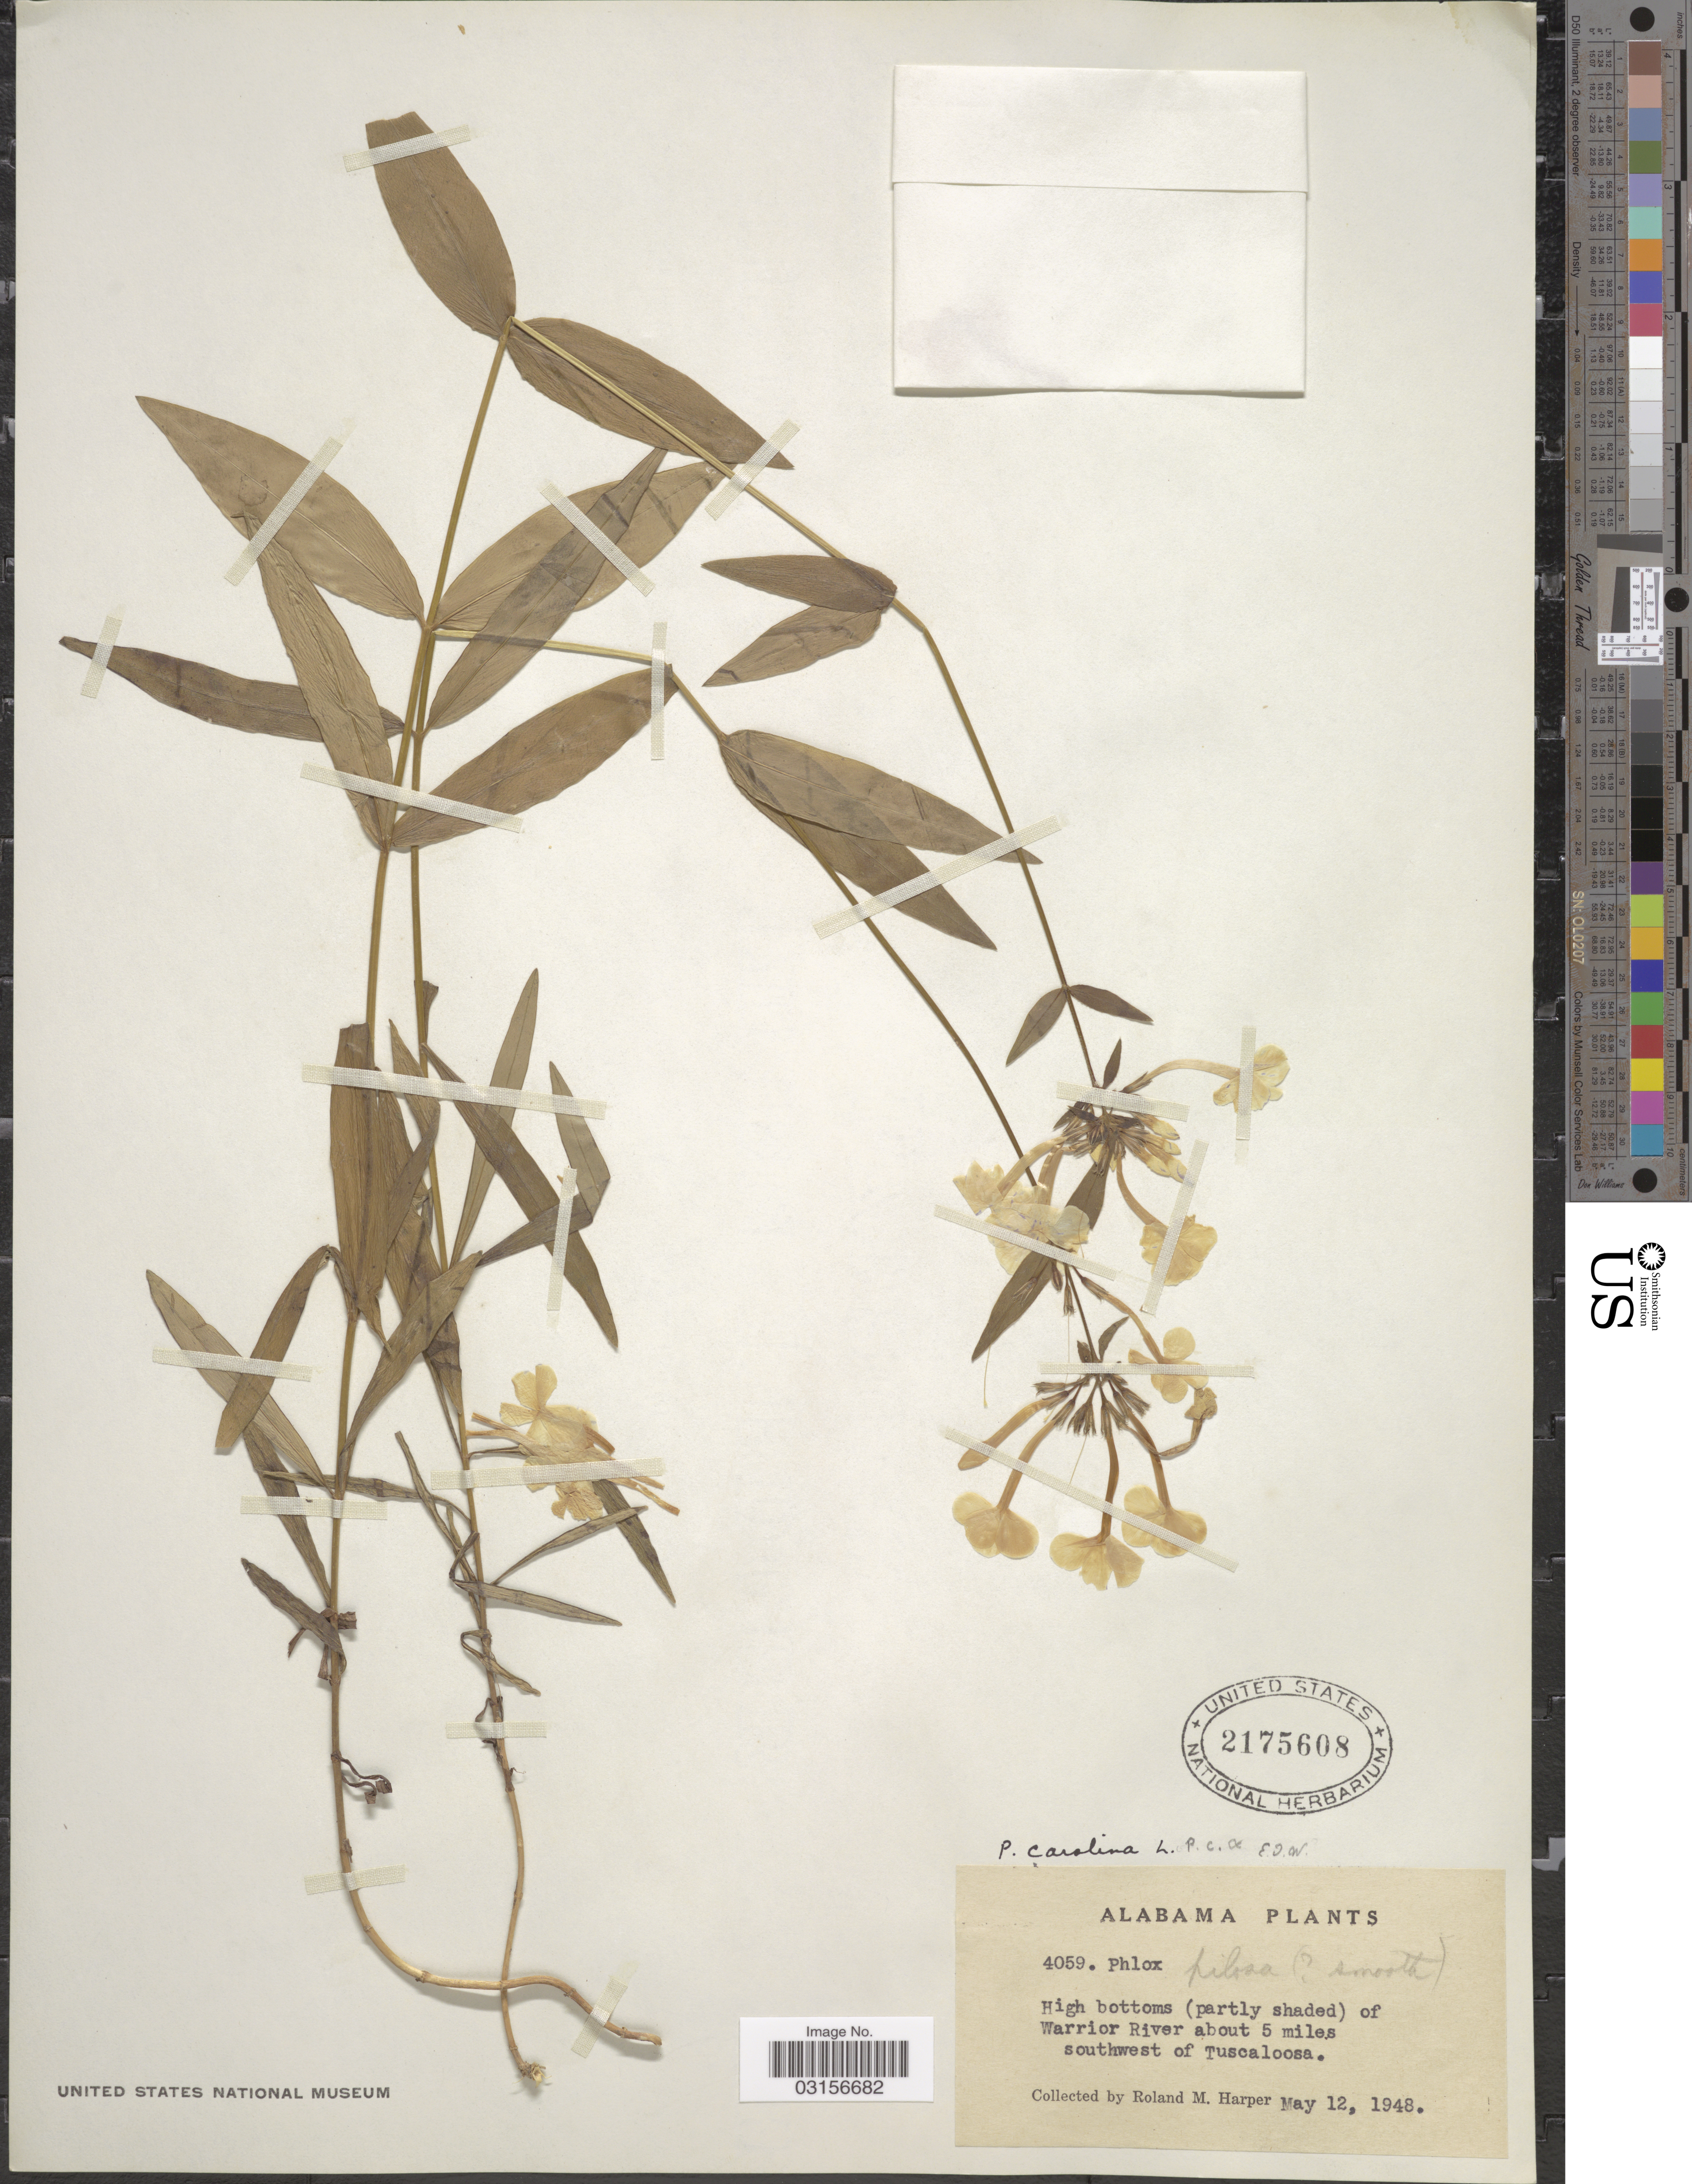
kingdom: Plantae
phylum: Tracheophyta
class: Magnoliopsida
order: Ericales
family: Polemoniaceae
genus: Phlox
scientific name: Phlox carolina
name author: L.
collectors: R. Harper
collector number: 4059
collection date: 1948-05-12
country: United States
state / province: Alabama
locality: High bottoms (partly shaded) of Warrior River about 5 miles southwest of Tuscaloosa.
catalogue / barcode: US 2175608